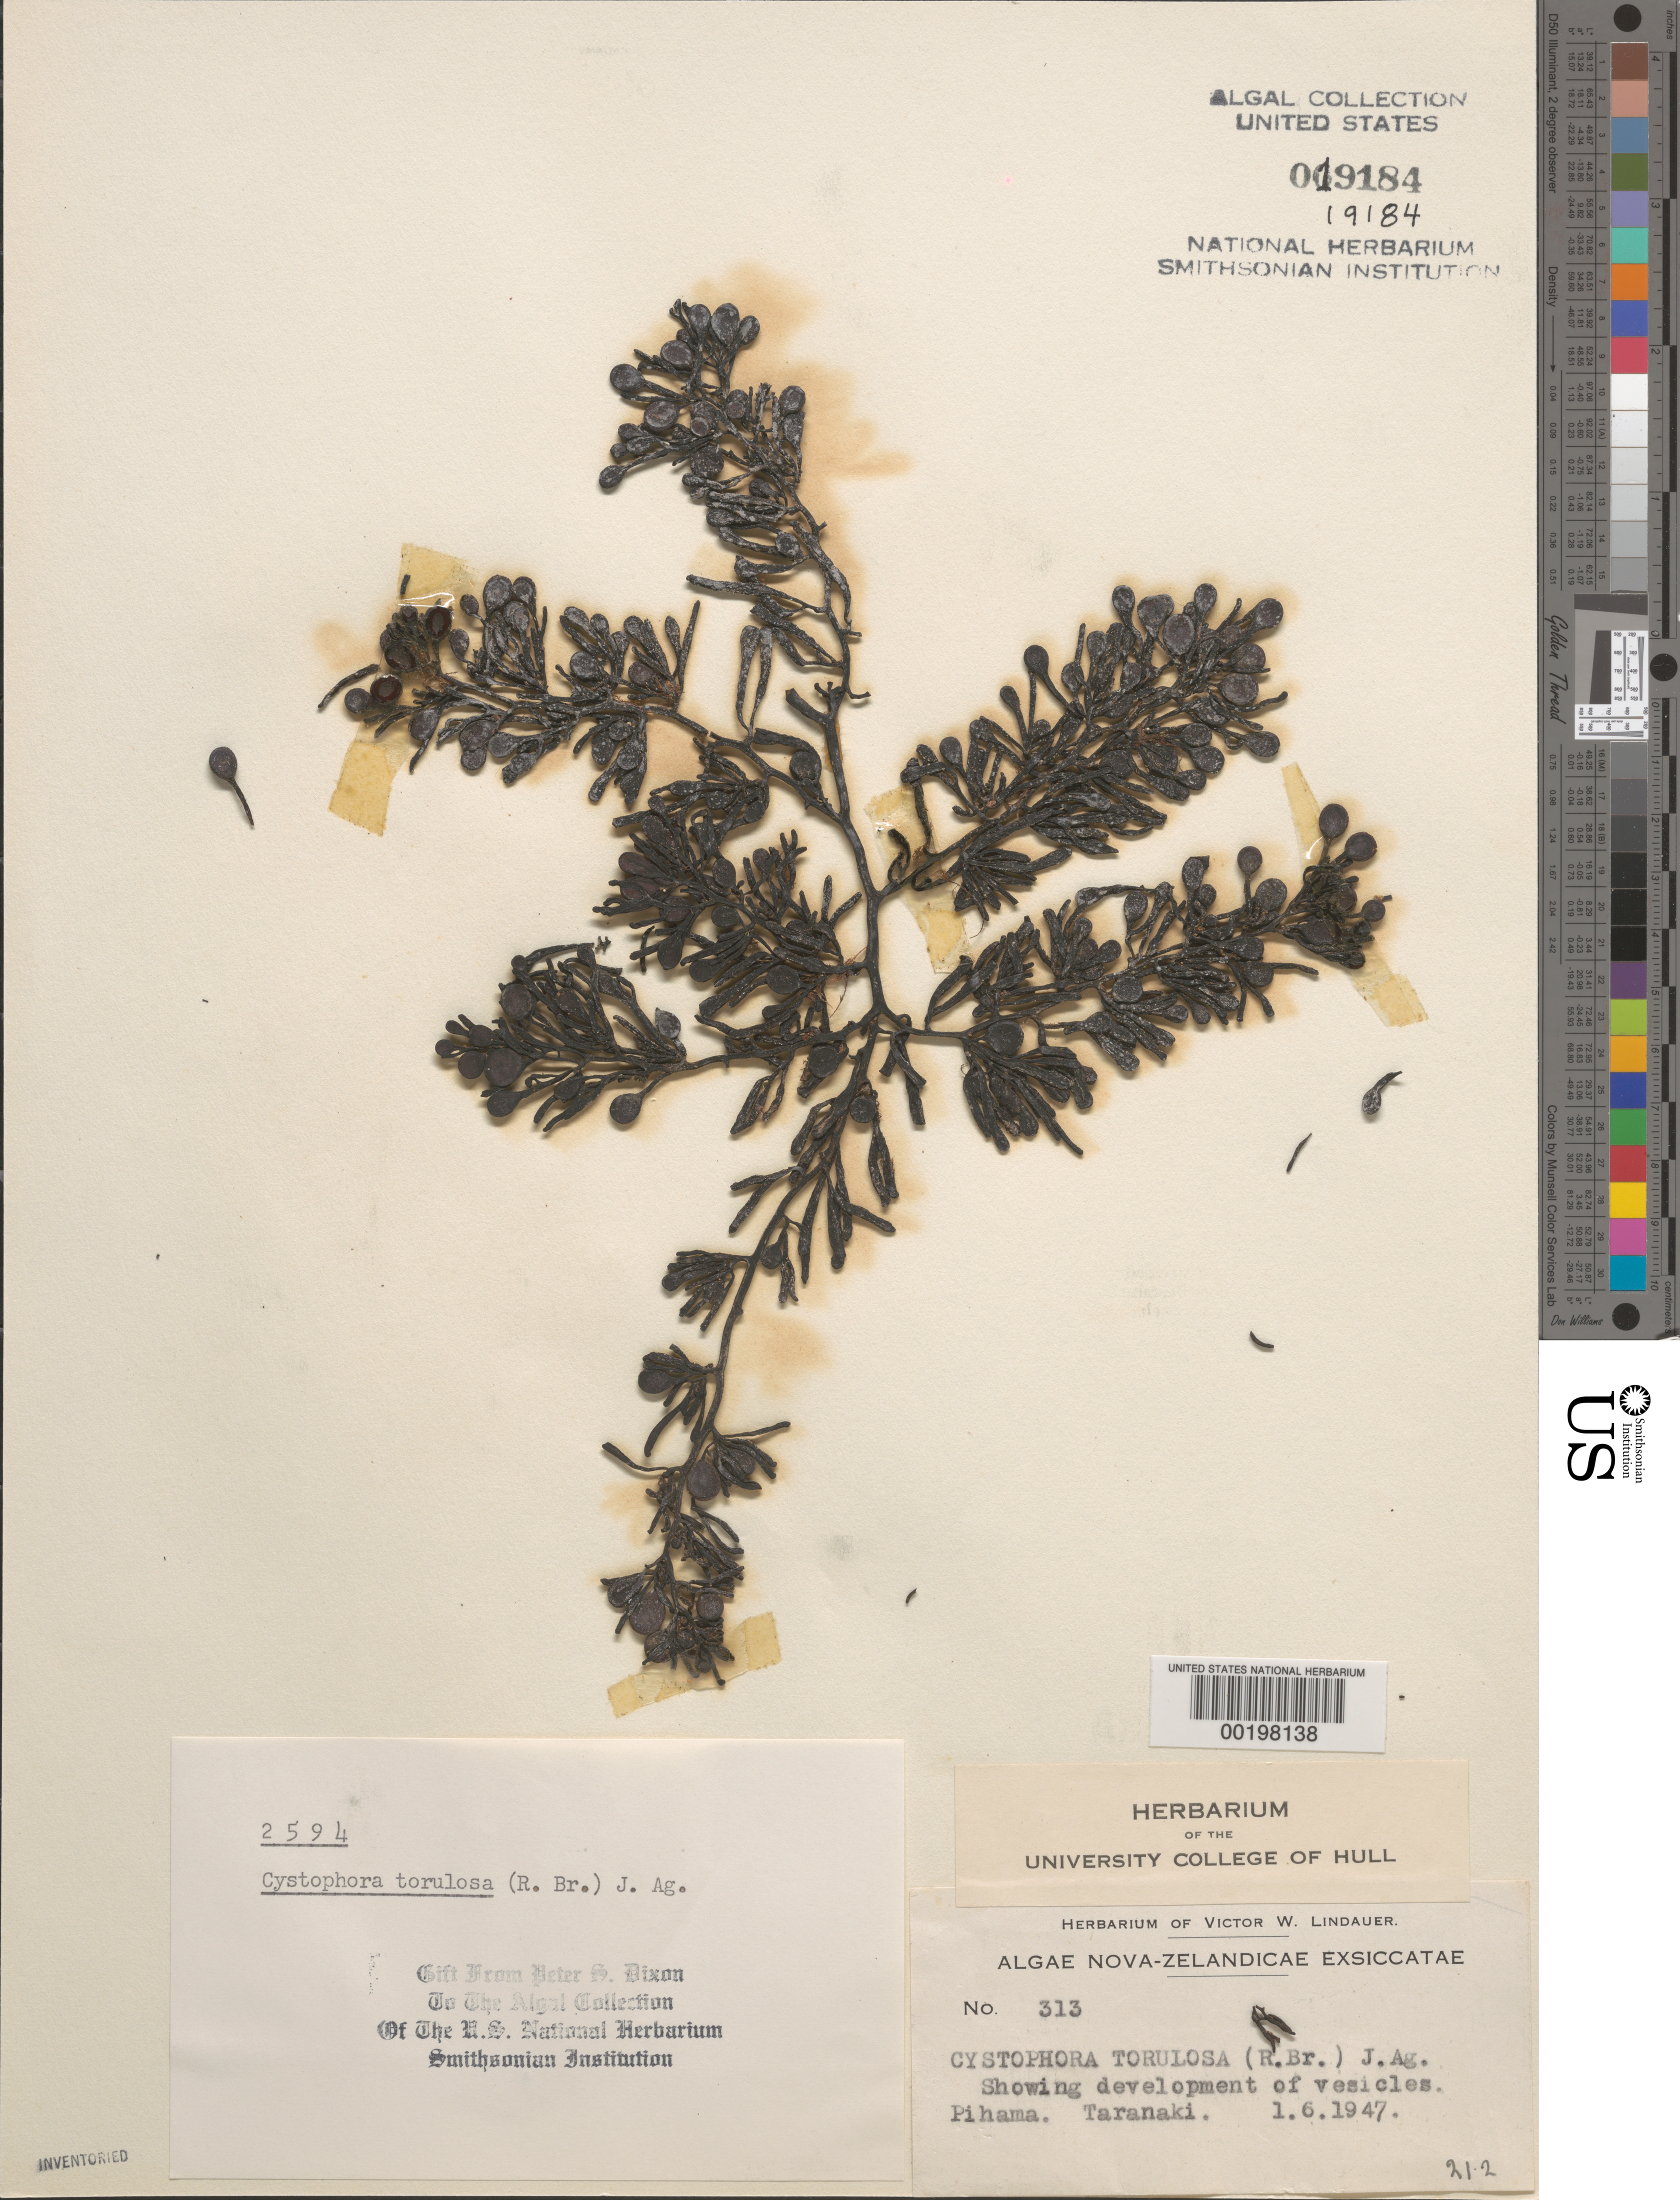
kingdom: Chromista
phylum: Ochrophyta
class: Phaeophyceae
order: Fucales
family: Sargassaceae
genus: Cystophora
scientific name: Cystophora torulosa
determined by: Dixon, P. S.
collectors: V. Lindauer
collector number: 313 & PSD 2594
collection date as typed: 01 Jun 1947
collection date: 1947-06-01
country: New Zealand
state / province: Taranaki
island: North Island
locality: Pihama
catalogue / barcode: US 19184